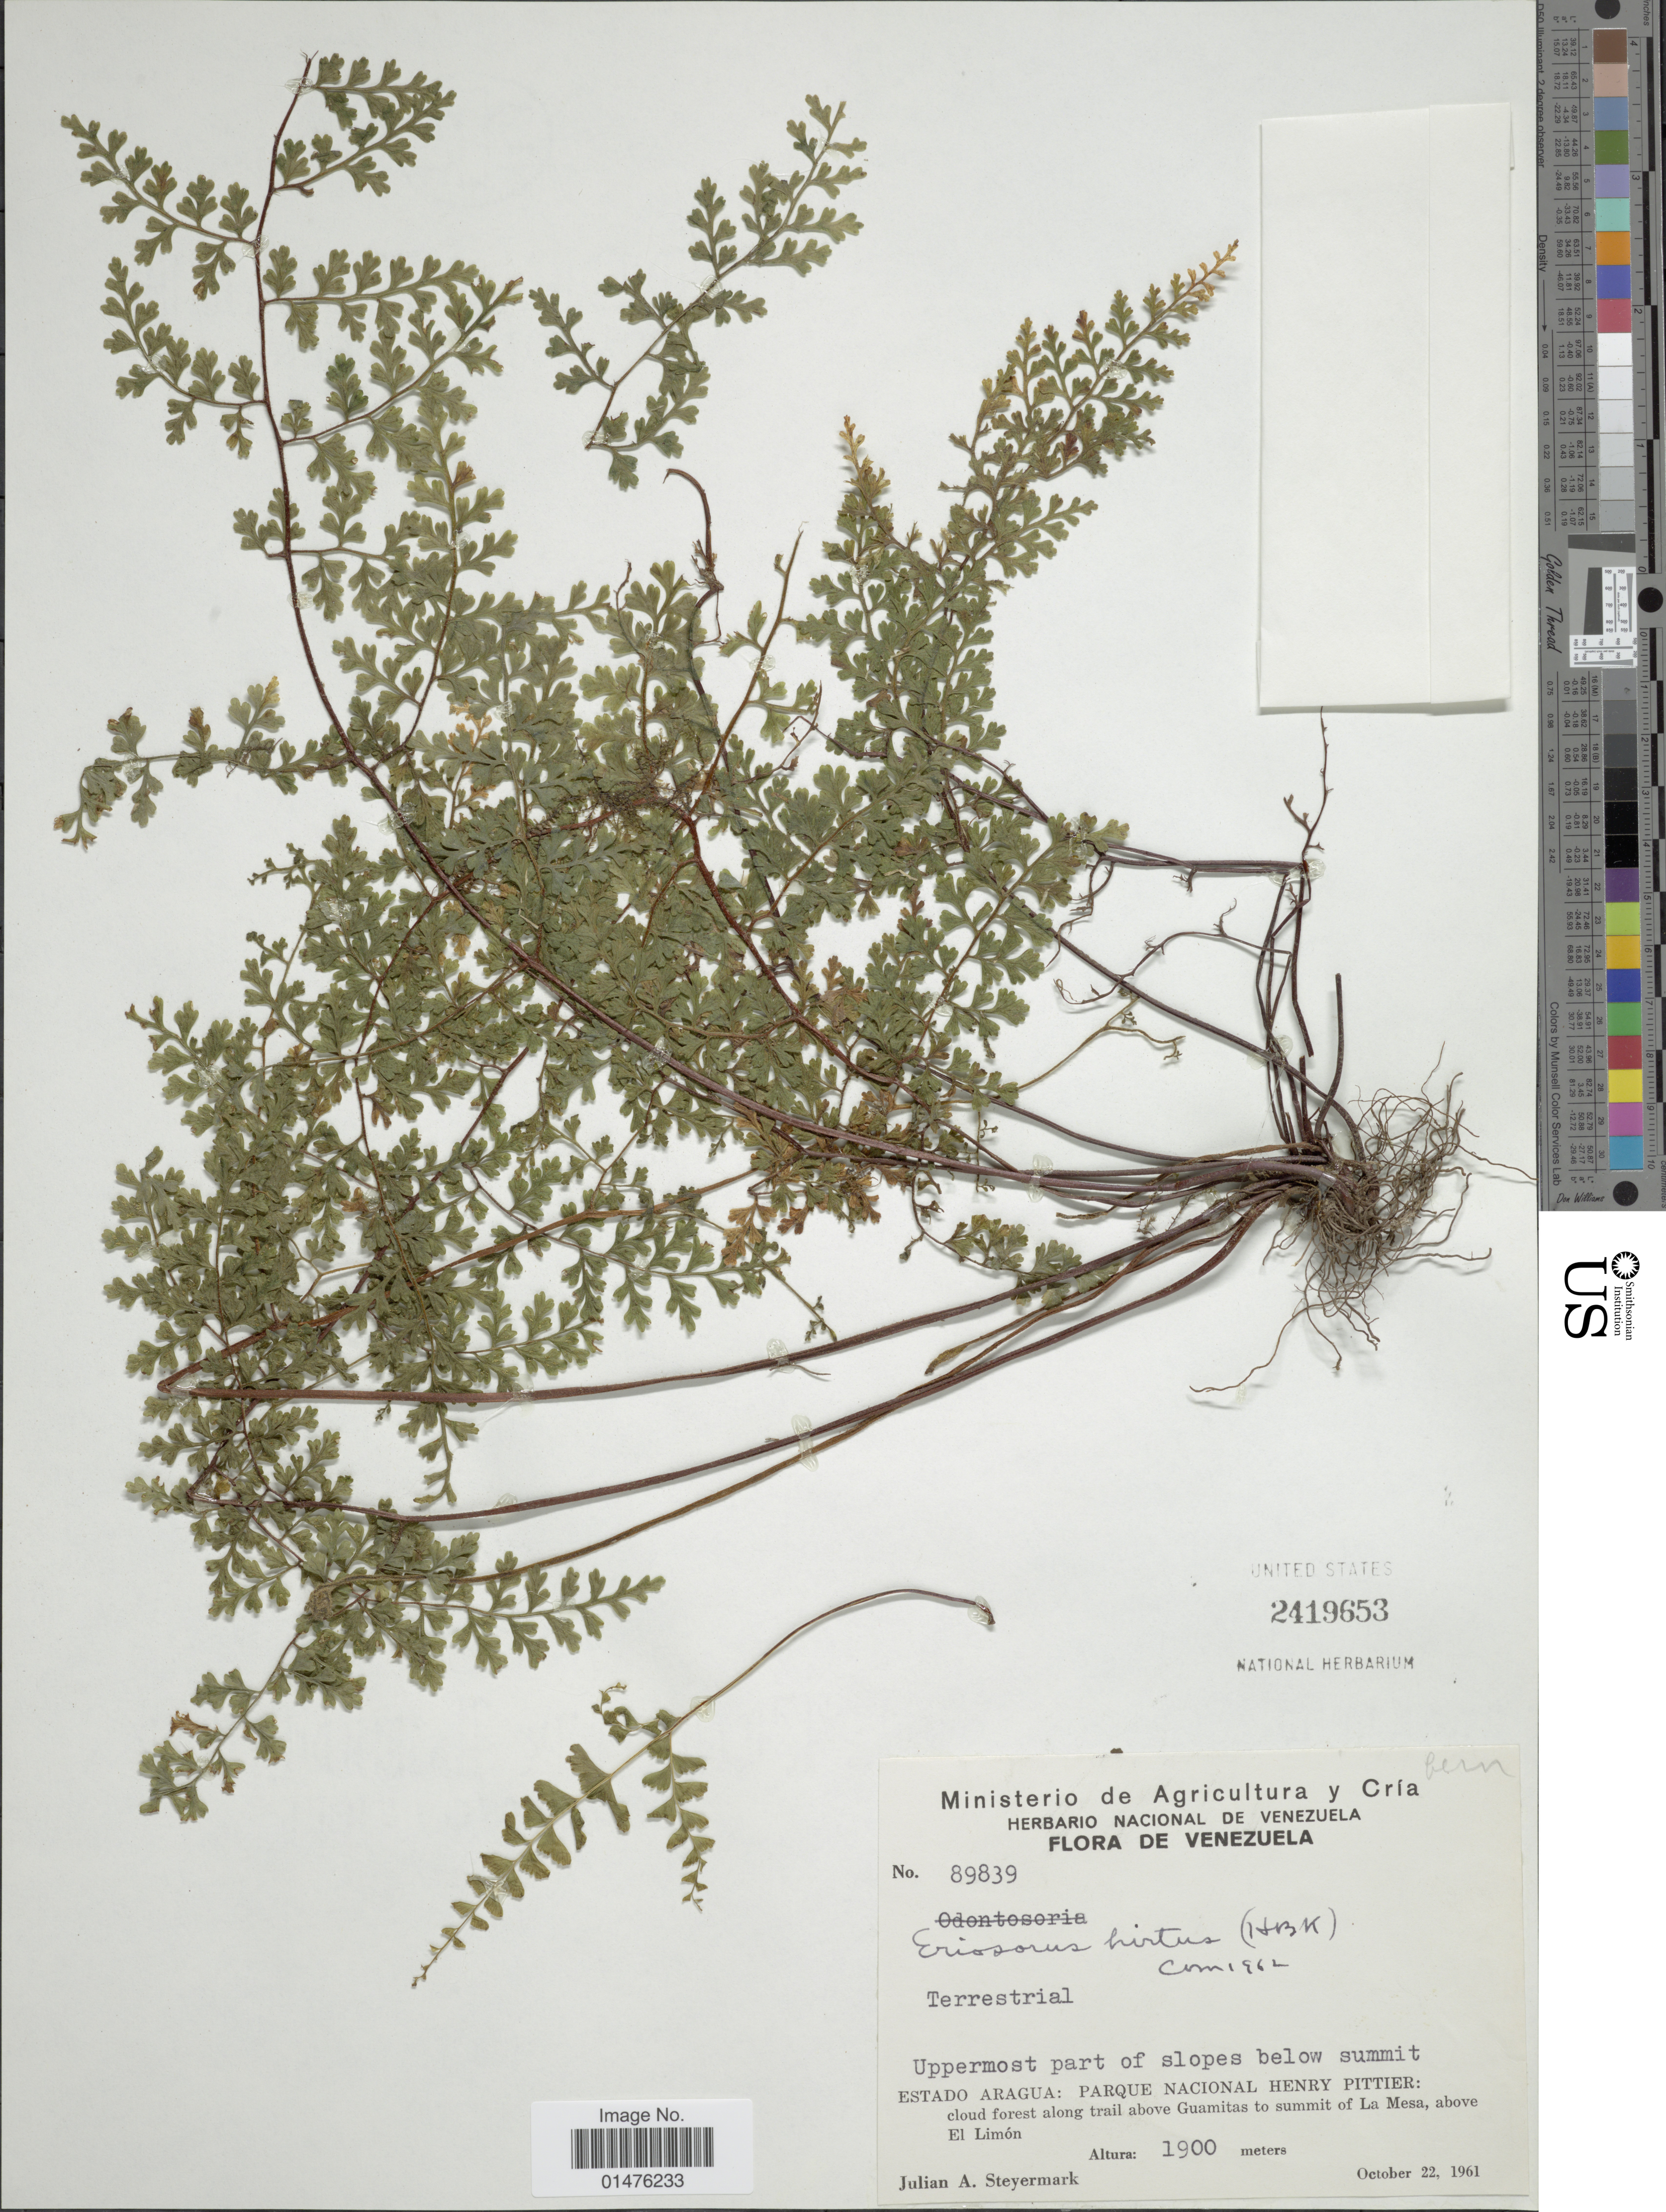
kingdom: Plantae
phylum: Tracheophyta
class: Polypodiopsida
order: Polypodiales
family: Pteridaceae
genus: Jamesonia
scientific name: Jamesonia hirta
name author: (Kunth) Christenh.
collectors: J. Steyermark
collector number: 89839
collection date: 1961-10-22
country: Venezuela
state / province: Aragua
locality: Uppermost part of slopes below summit, Estado Aragua: Parque Nacional Henry Pittier: cloud forest along trail above Guamitas to summit of La Mesa, above El Lmón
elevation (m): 1900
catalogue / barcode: US 2419653